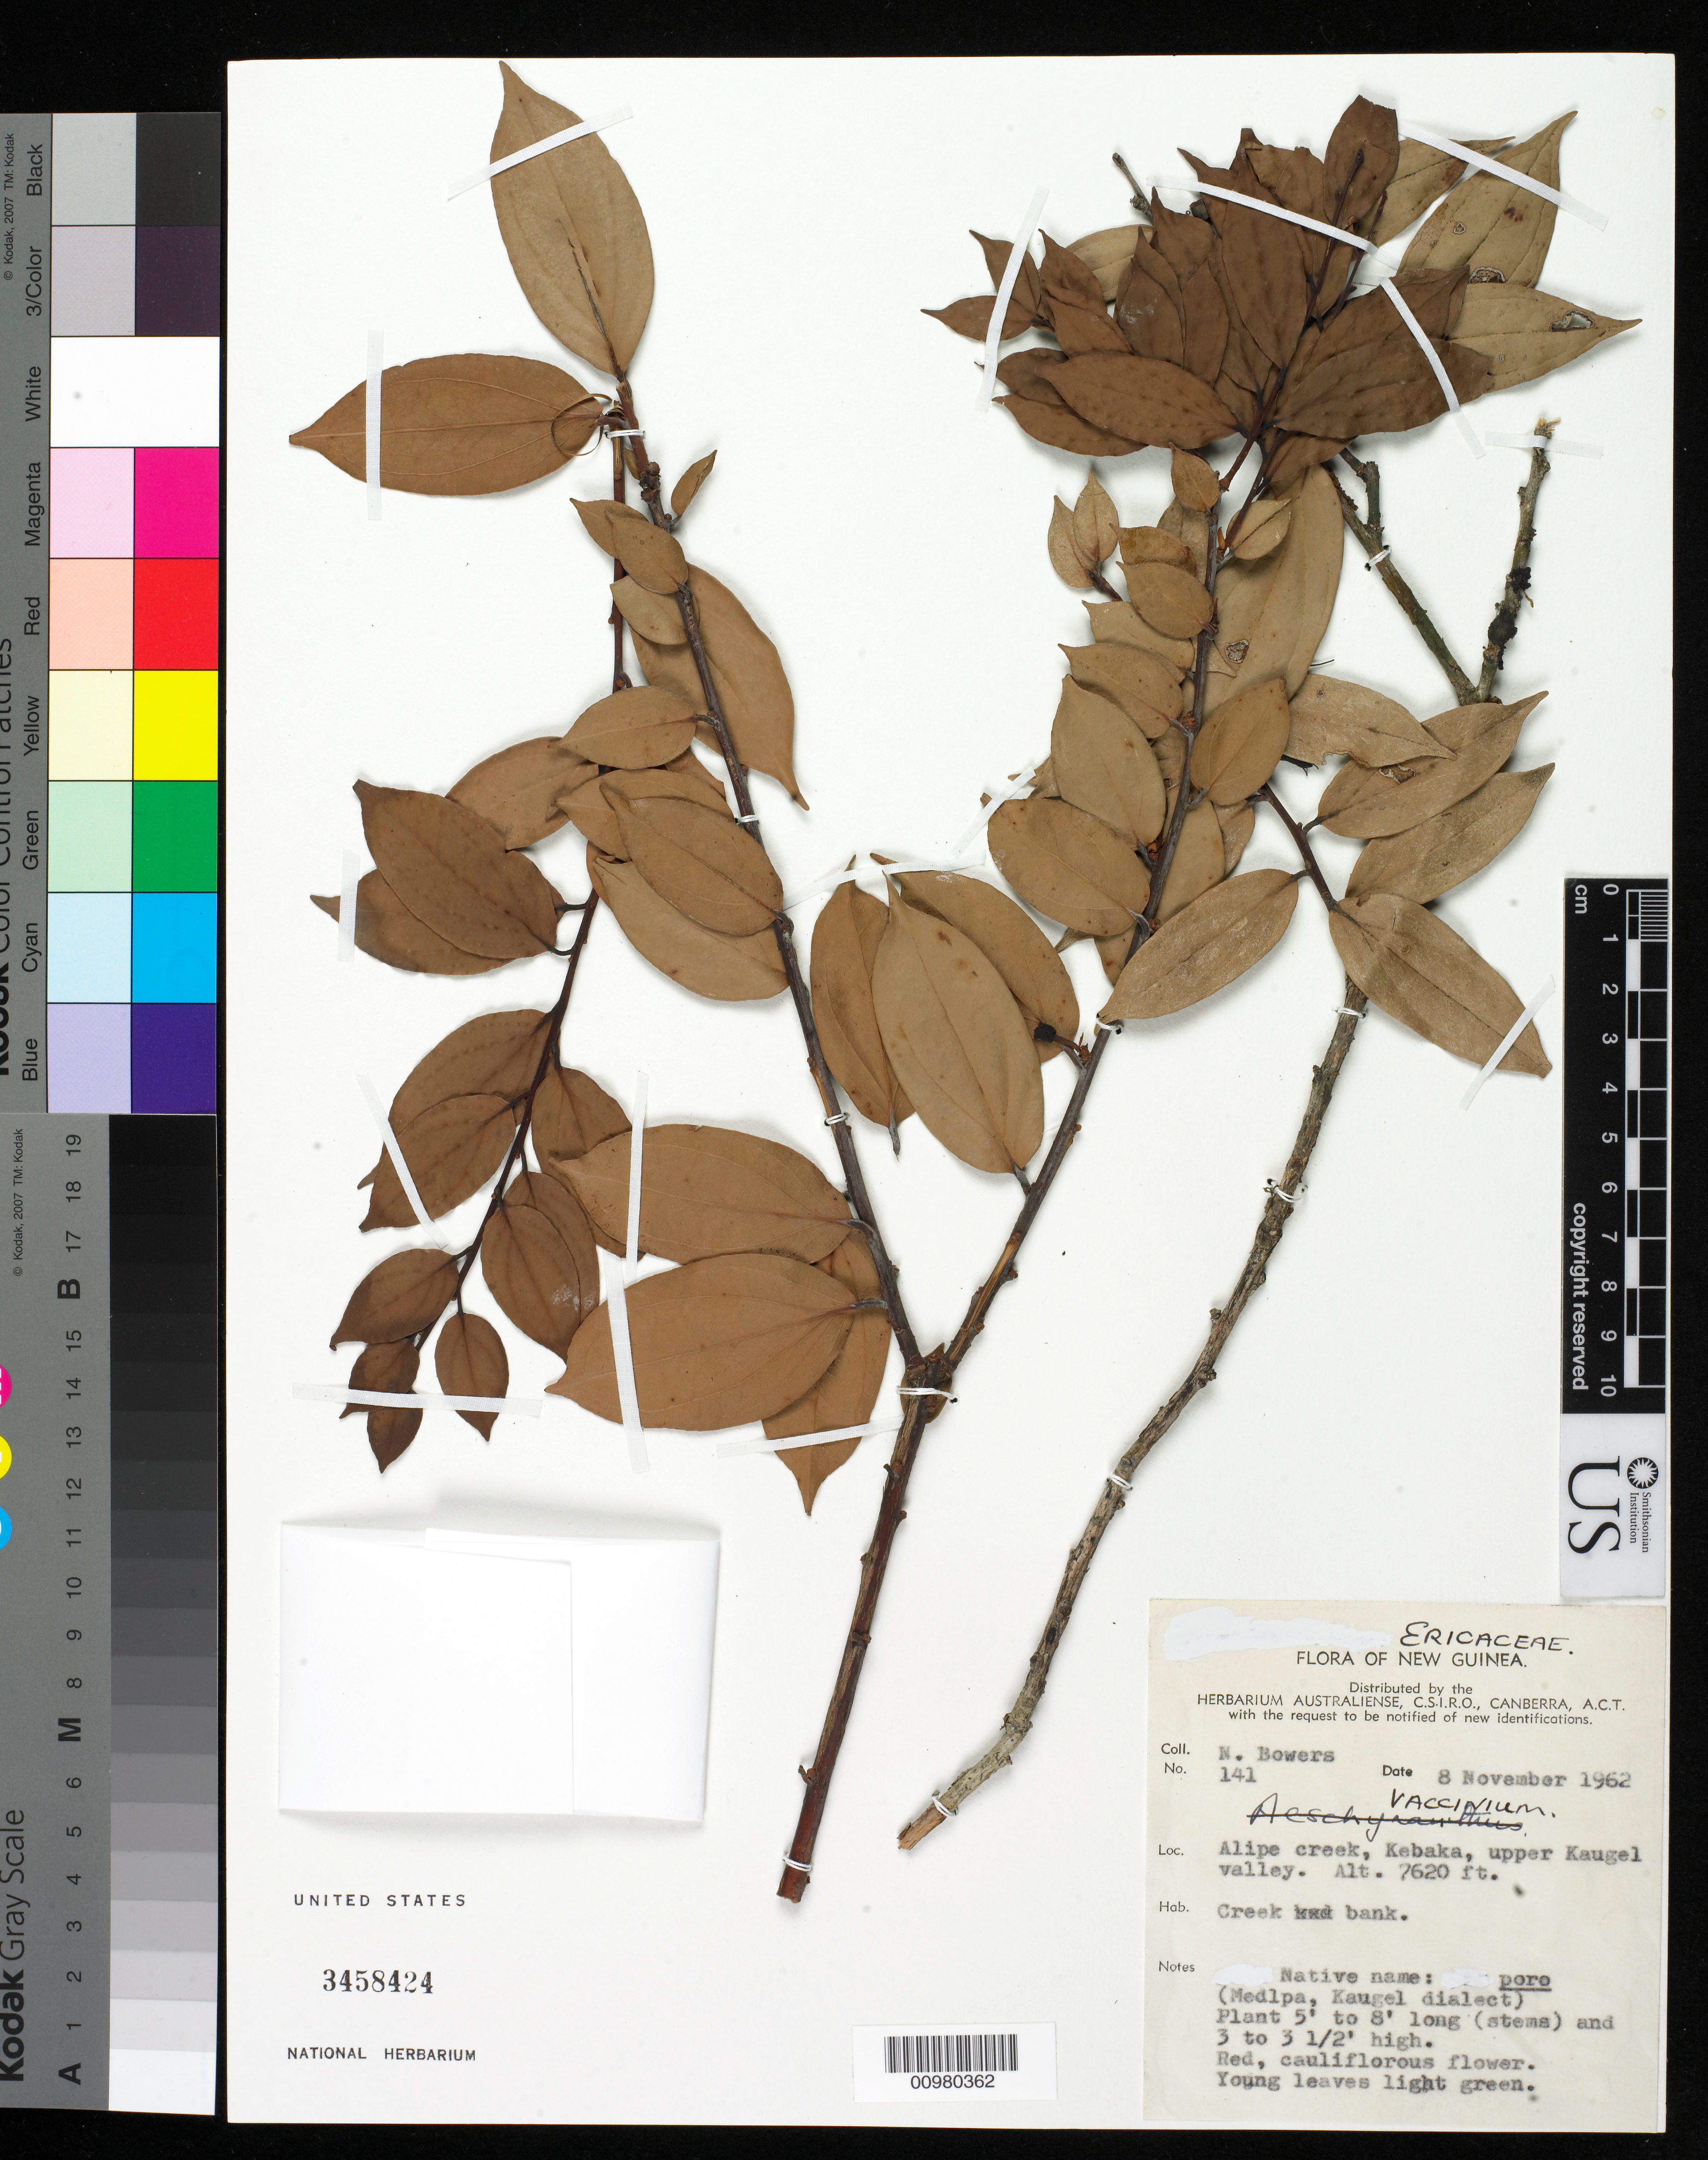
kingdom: Plantae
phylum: Tracheophyta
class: Magnoliopsida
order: Ericales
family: Ericaceae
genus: Vaccinium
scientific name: Vaccinium sp.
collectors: N. Bowers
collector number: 141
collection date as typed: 08 Nov 1962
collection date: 1962-11-08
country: Papua New Guinea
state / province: Western Highlands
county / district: Mount Hagen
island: New Guinea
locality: Alipe creek, Kebaka, upper Kaugel valley. Creek bank.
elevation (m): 2323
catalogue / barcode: US 3458424